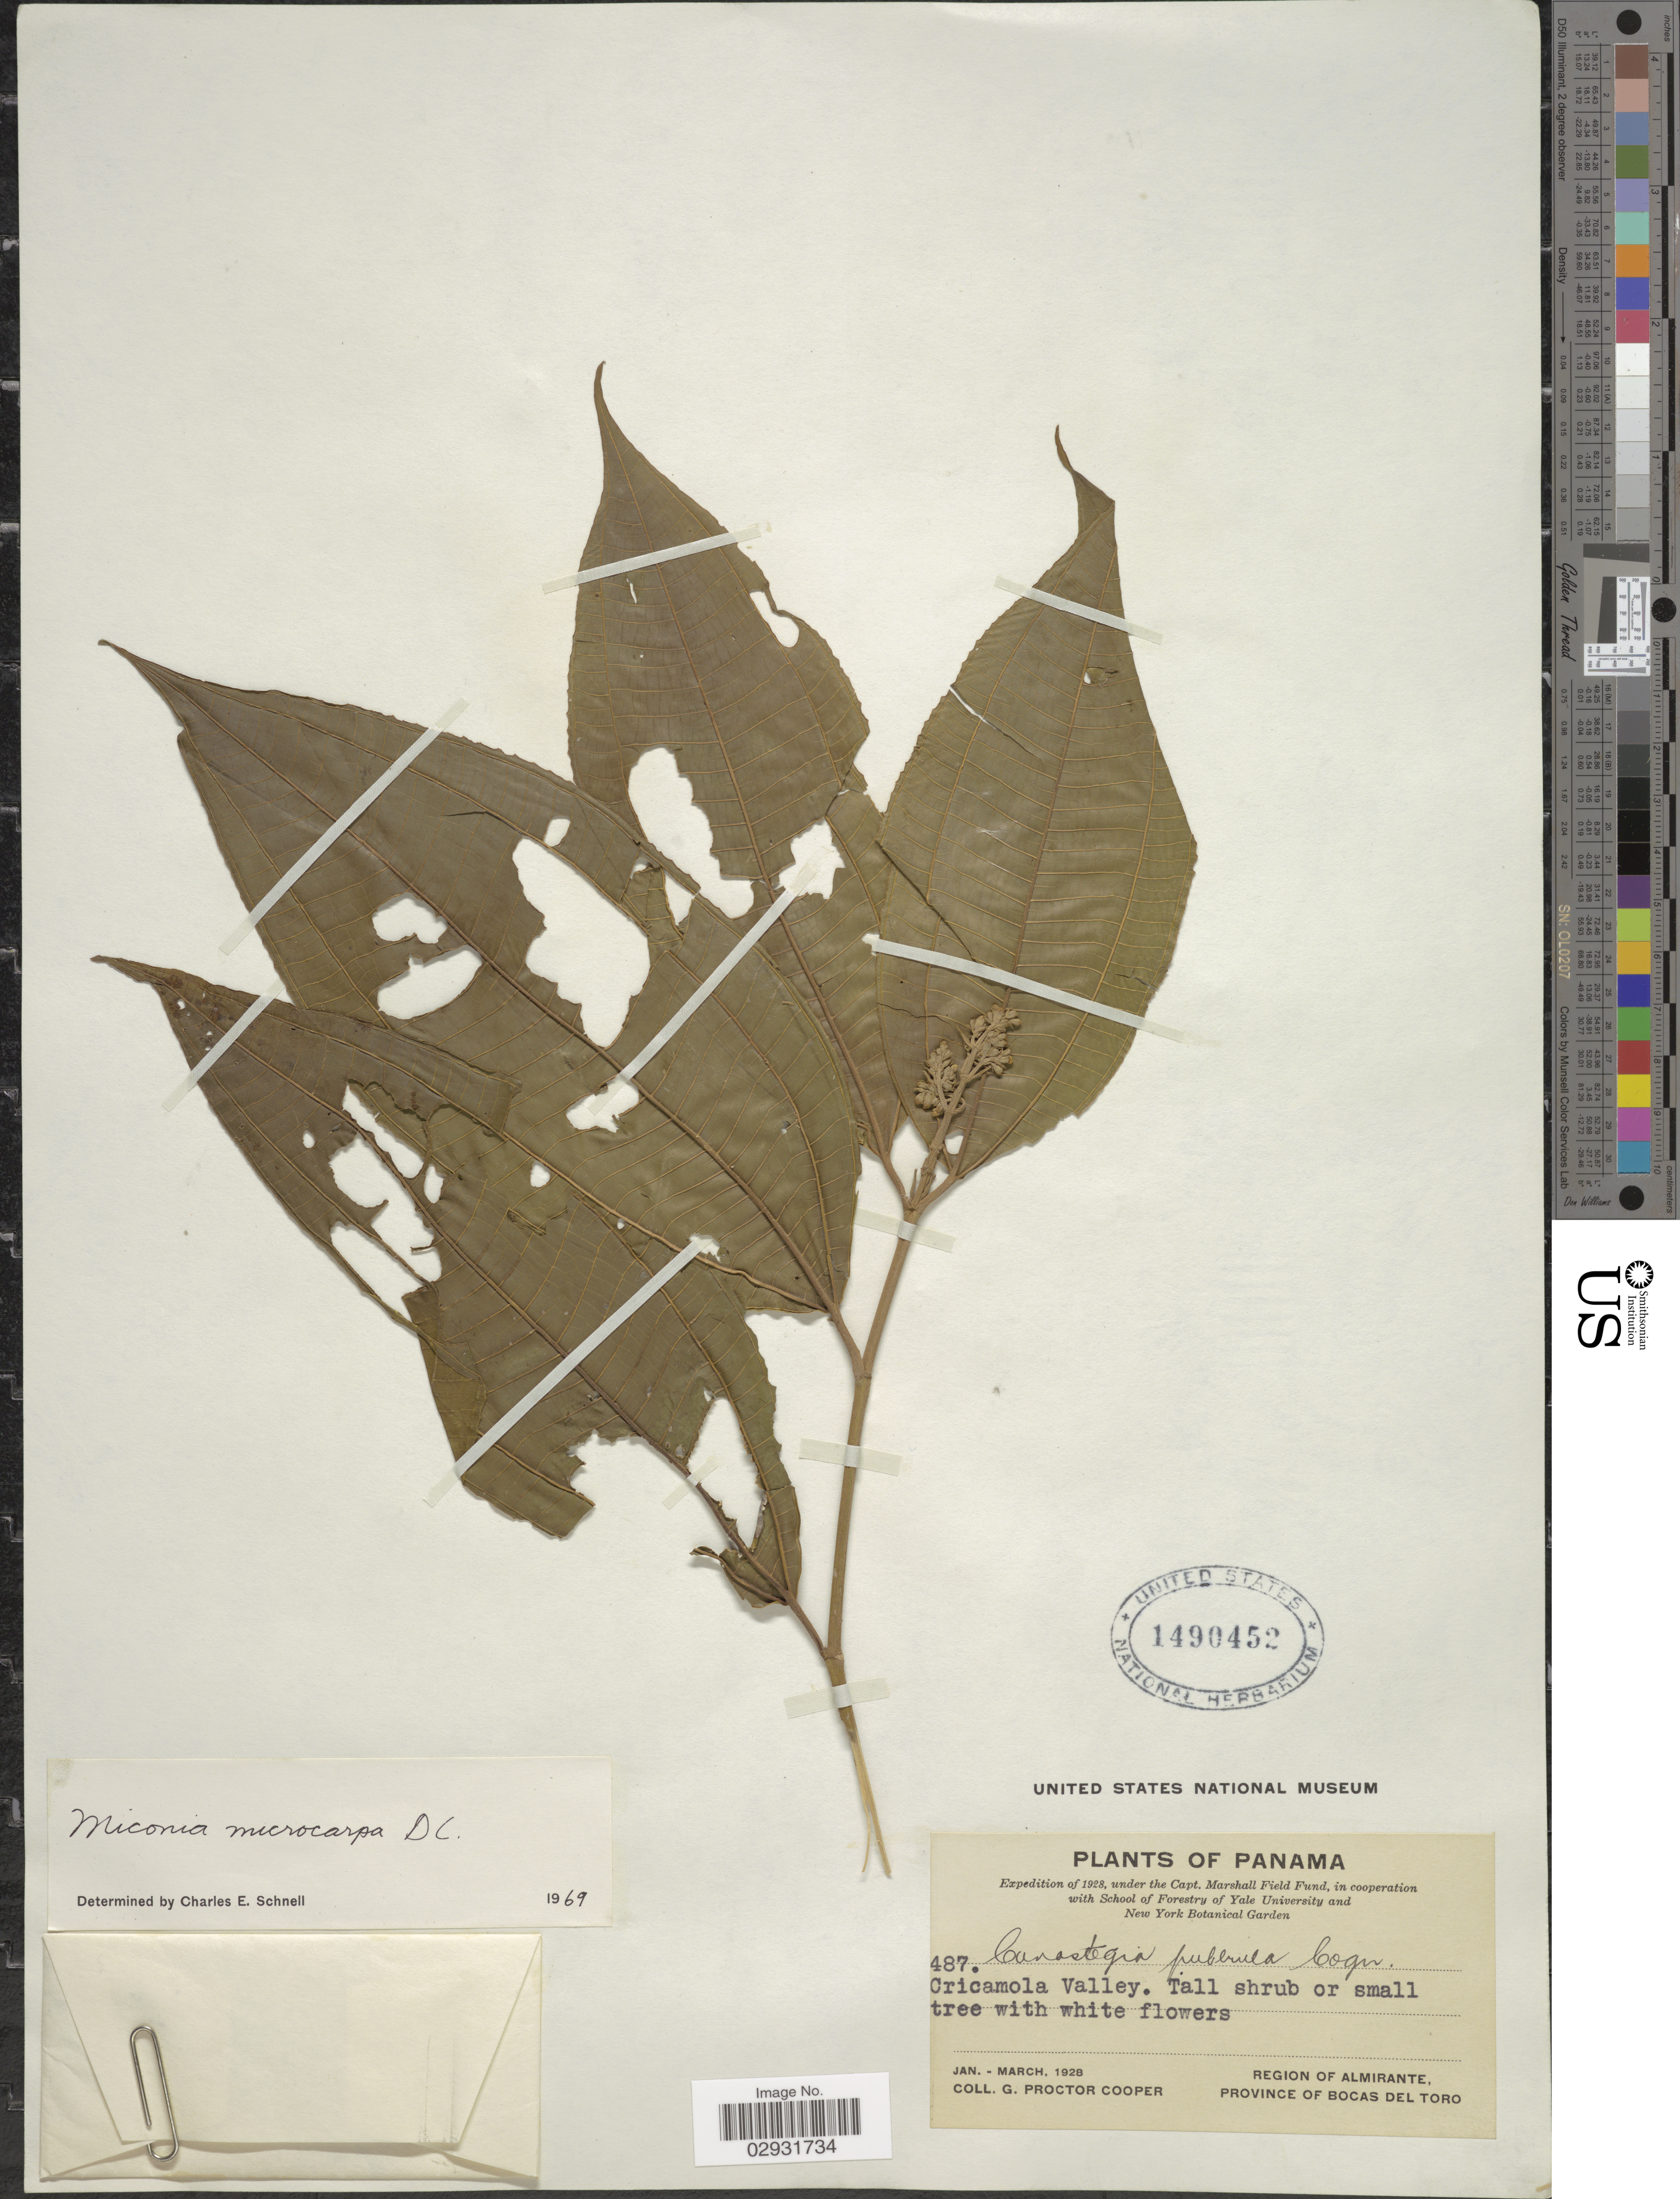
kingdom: Plantae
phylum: Tracheophyta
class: Magnoliopsida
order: Myrtales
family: Melastomataceae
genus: Miconia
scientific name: Miconia affinis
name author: DC.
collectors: G. Cooper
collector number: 487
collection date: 1928-01/1928-03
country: Panama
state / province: Bocas del Toro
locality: Cricamola Valley. Region of Almirante. Province of Bocas del Toro.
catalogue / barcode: US 1490452